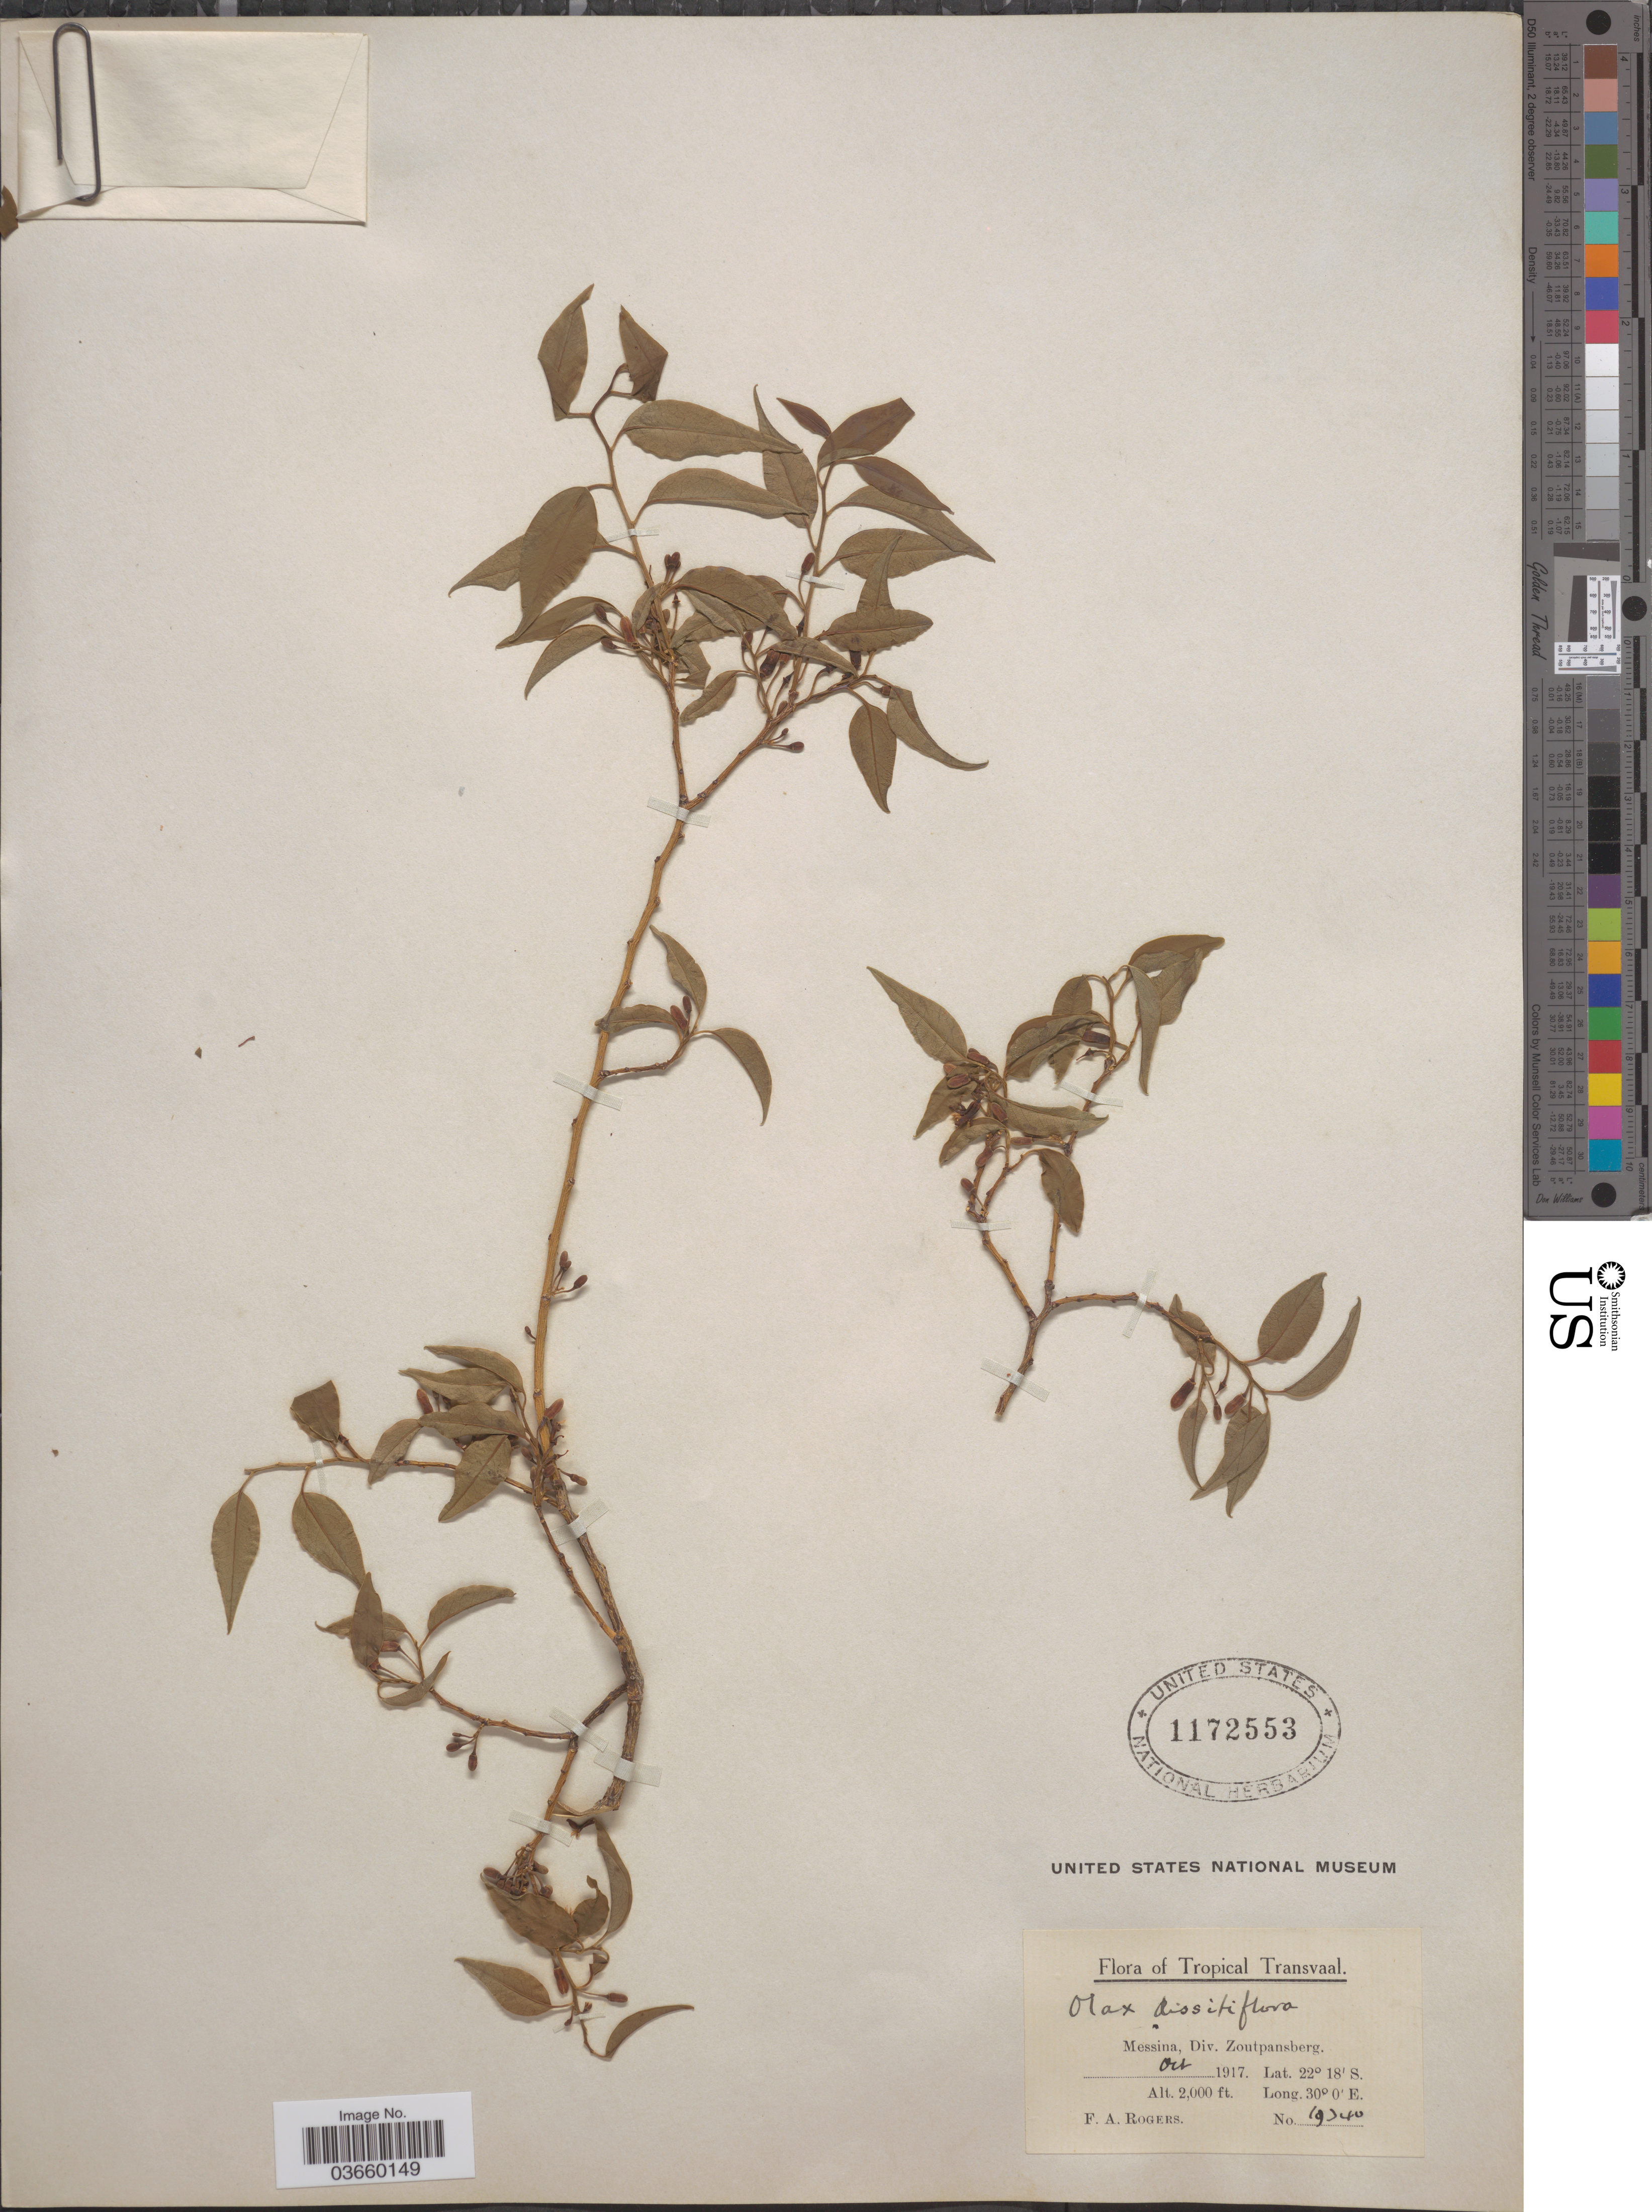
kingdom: Plantae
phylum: Tracheophyta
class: Magnoliopsida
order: Santalales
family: Olacaceae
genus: Olax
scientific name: Olax dissitiflora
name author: Oliv.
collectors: F. A. Rogers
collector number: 19340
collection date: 1917-10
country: South Africa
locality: Tropical Transvaal. Messina, Div. Zoutpansberg.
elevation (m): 610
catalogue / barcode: US 1172553